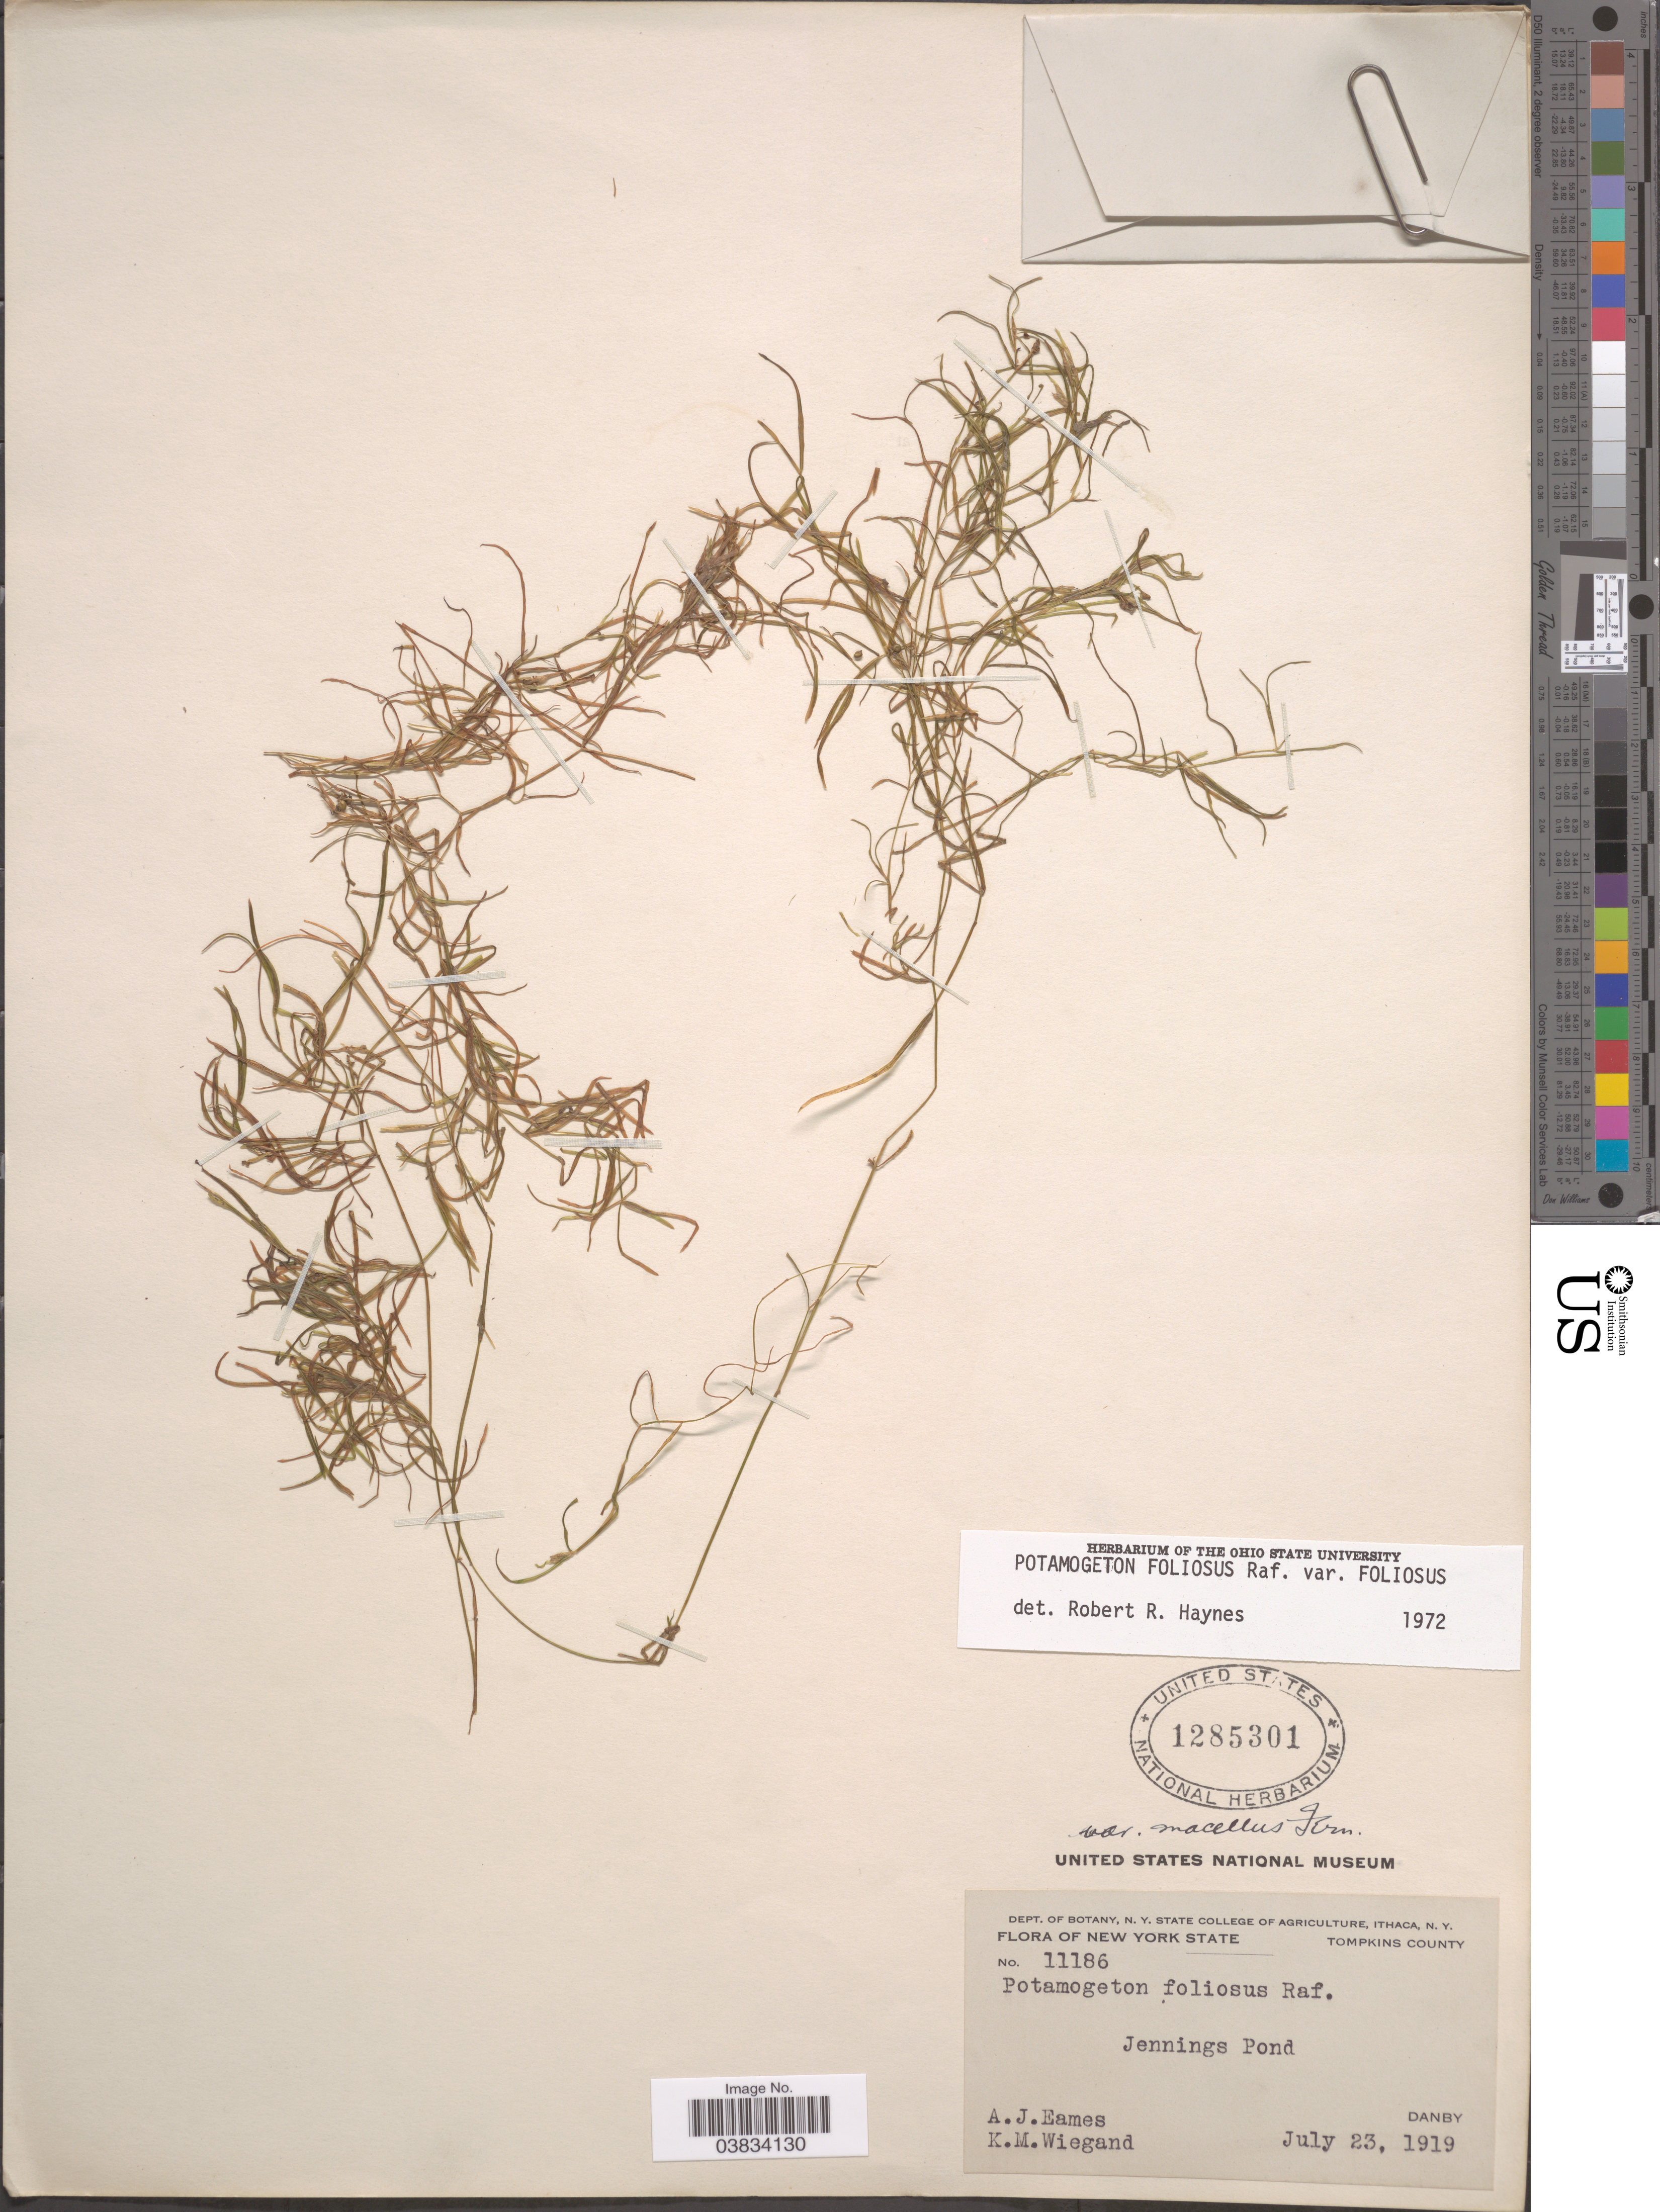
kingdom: Plantae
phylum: Tracheophyta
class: Liliopsida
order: Alismatales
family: Potamogetonaceae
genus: Potamogeton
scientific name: Potamogeton foliosus var. foliosus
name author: Raf.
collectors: A. J. Eames & K. M. Wiegand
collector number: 11186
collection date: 1919-07-23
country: United States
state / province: New York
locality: Tompkins County. Jennings Pond. Danby.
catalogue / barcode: US 1285301